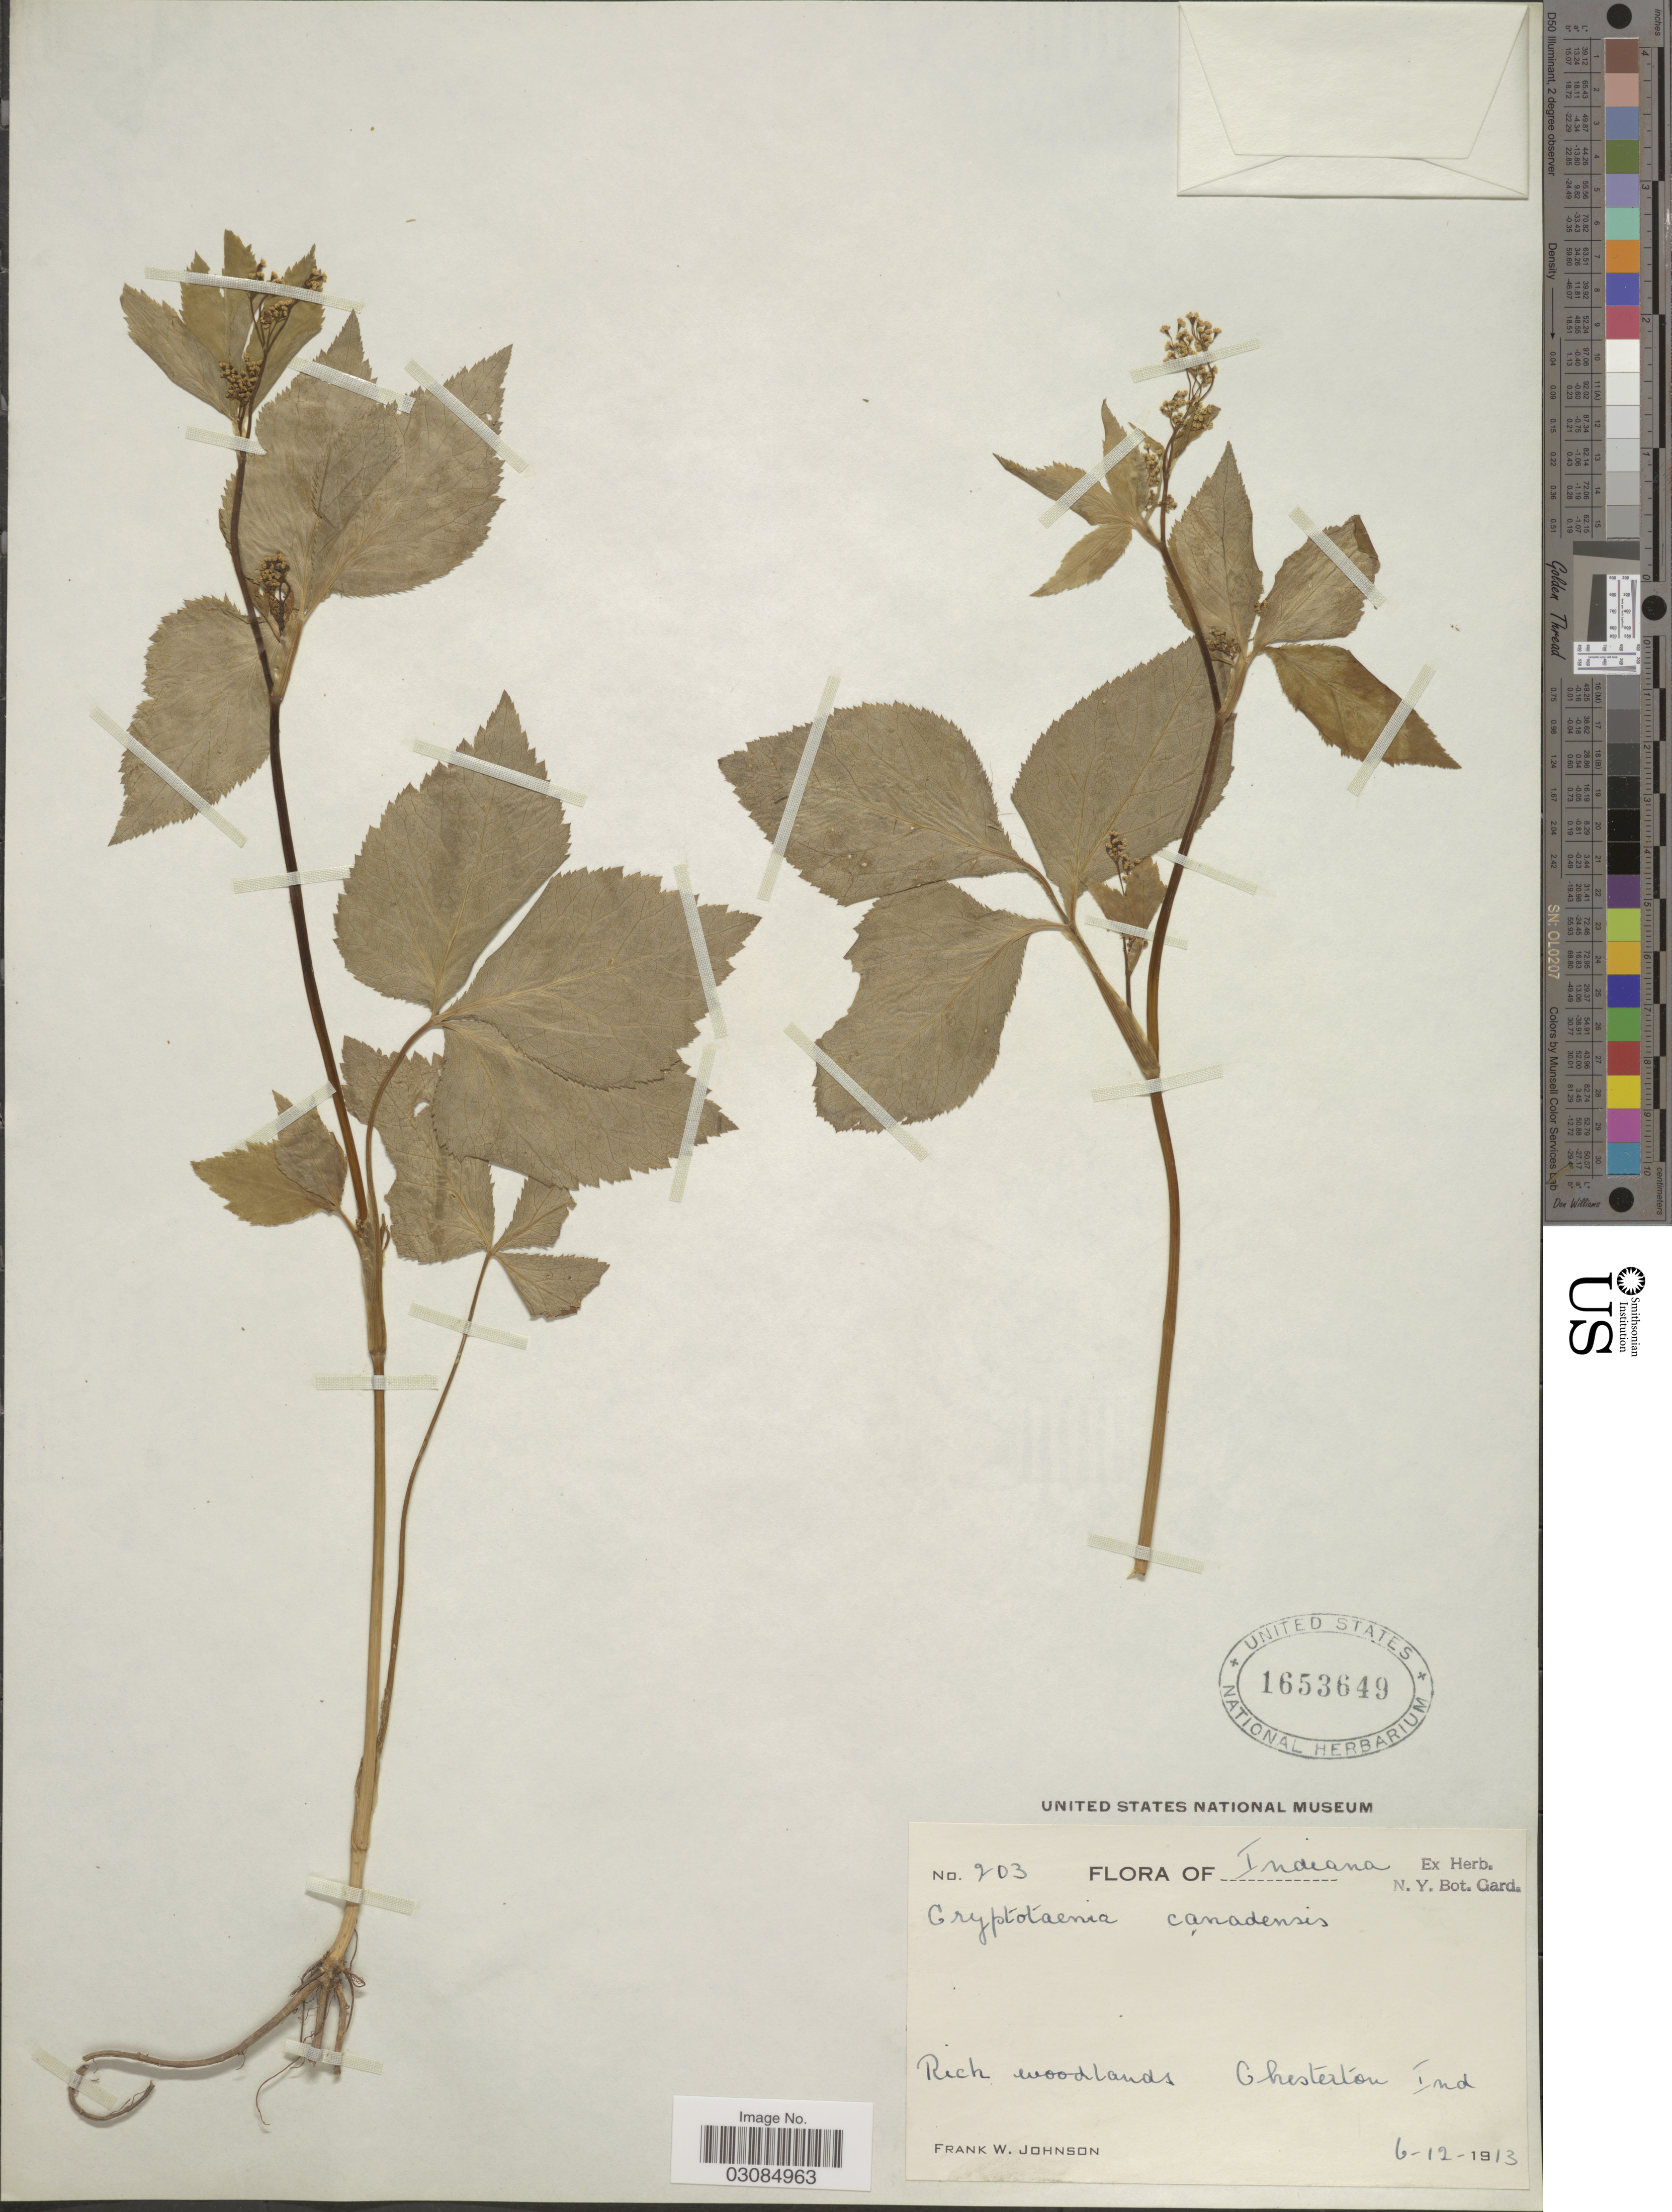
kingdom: Plantae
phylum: Tracheophyta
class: Magnoliopsida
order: Apiales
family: Apiaceae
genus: Cryptotaenia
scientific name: Cryptotaenia canadensis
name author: (L.) DC.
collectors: F. W. Johnson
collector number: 203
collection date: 1913-06-12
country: United States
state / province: Indiana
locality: Rich woodlands. Chesterton Ind.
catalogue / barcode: US 1653649